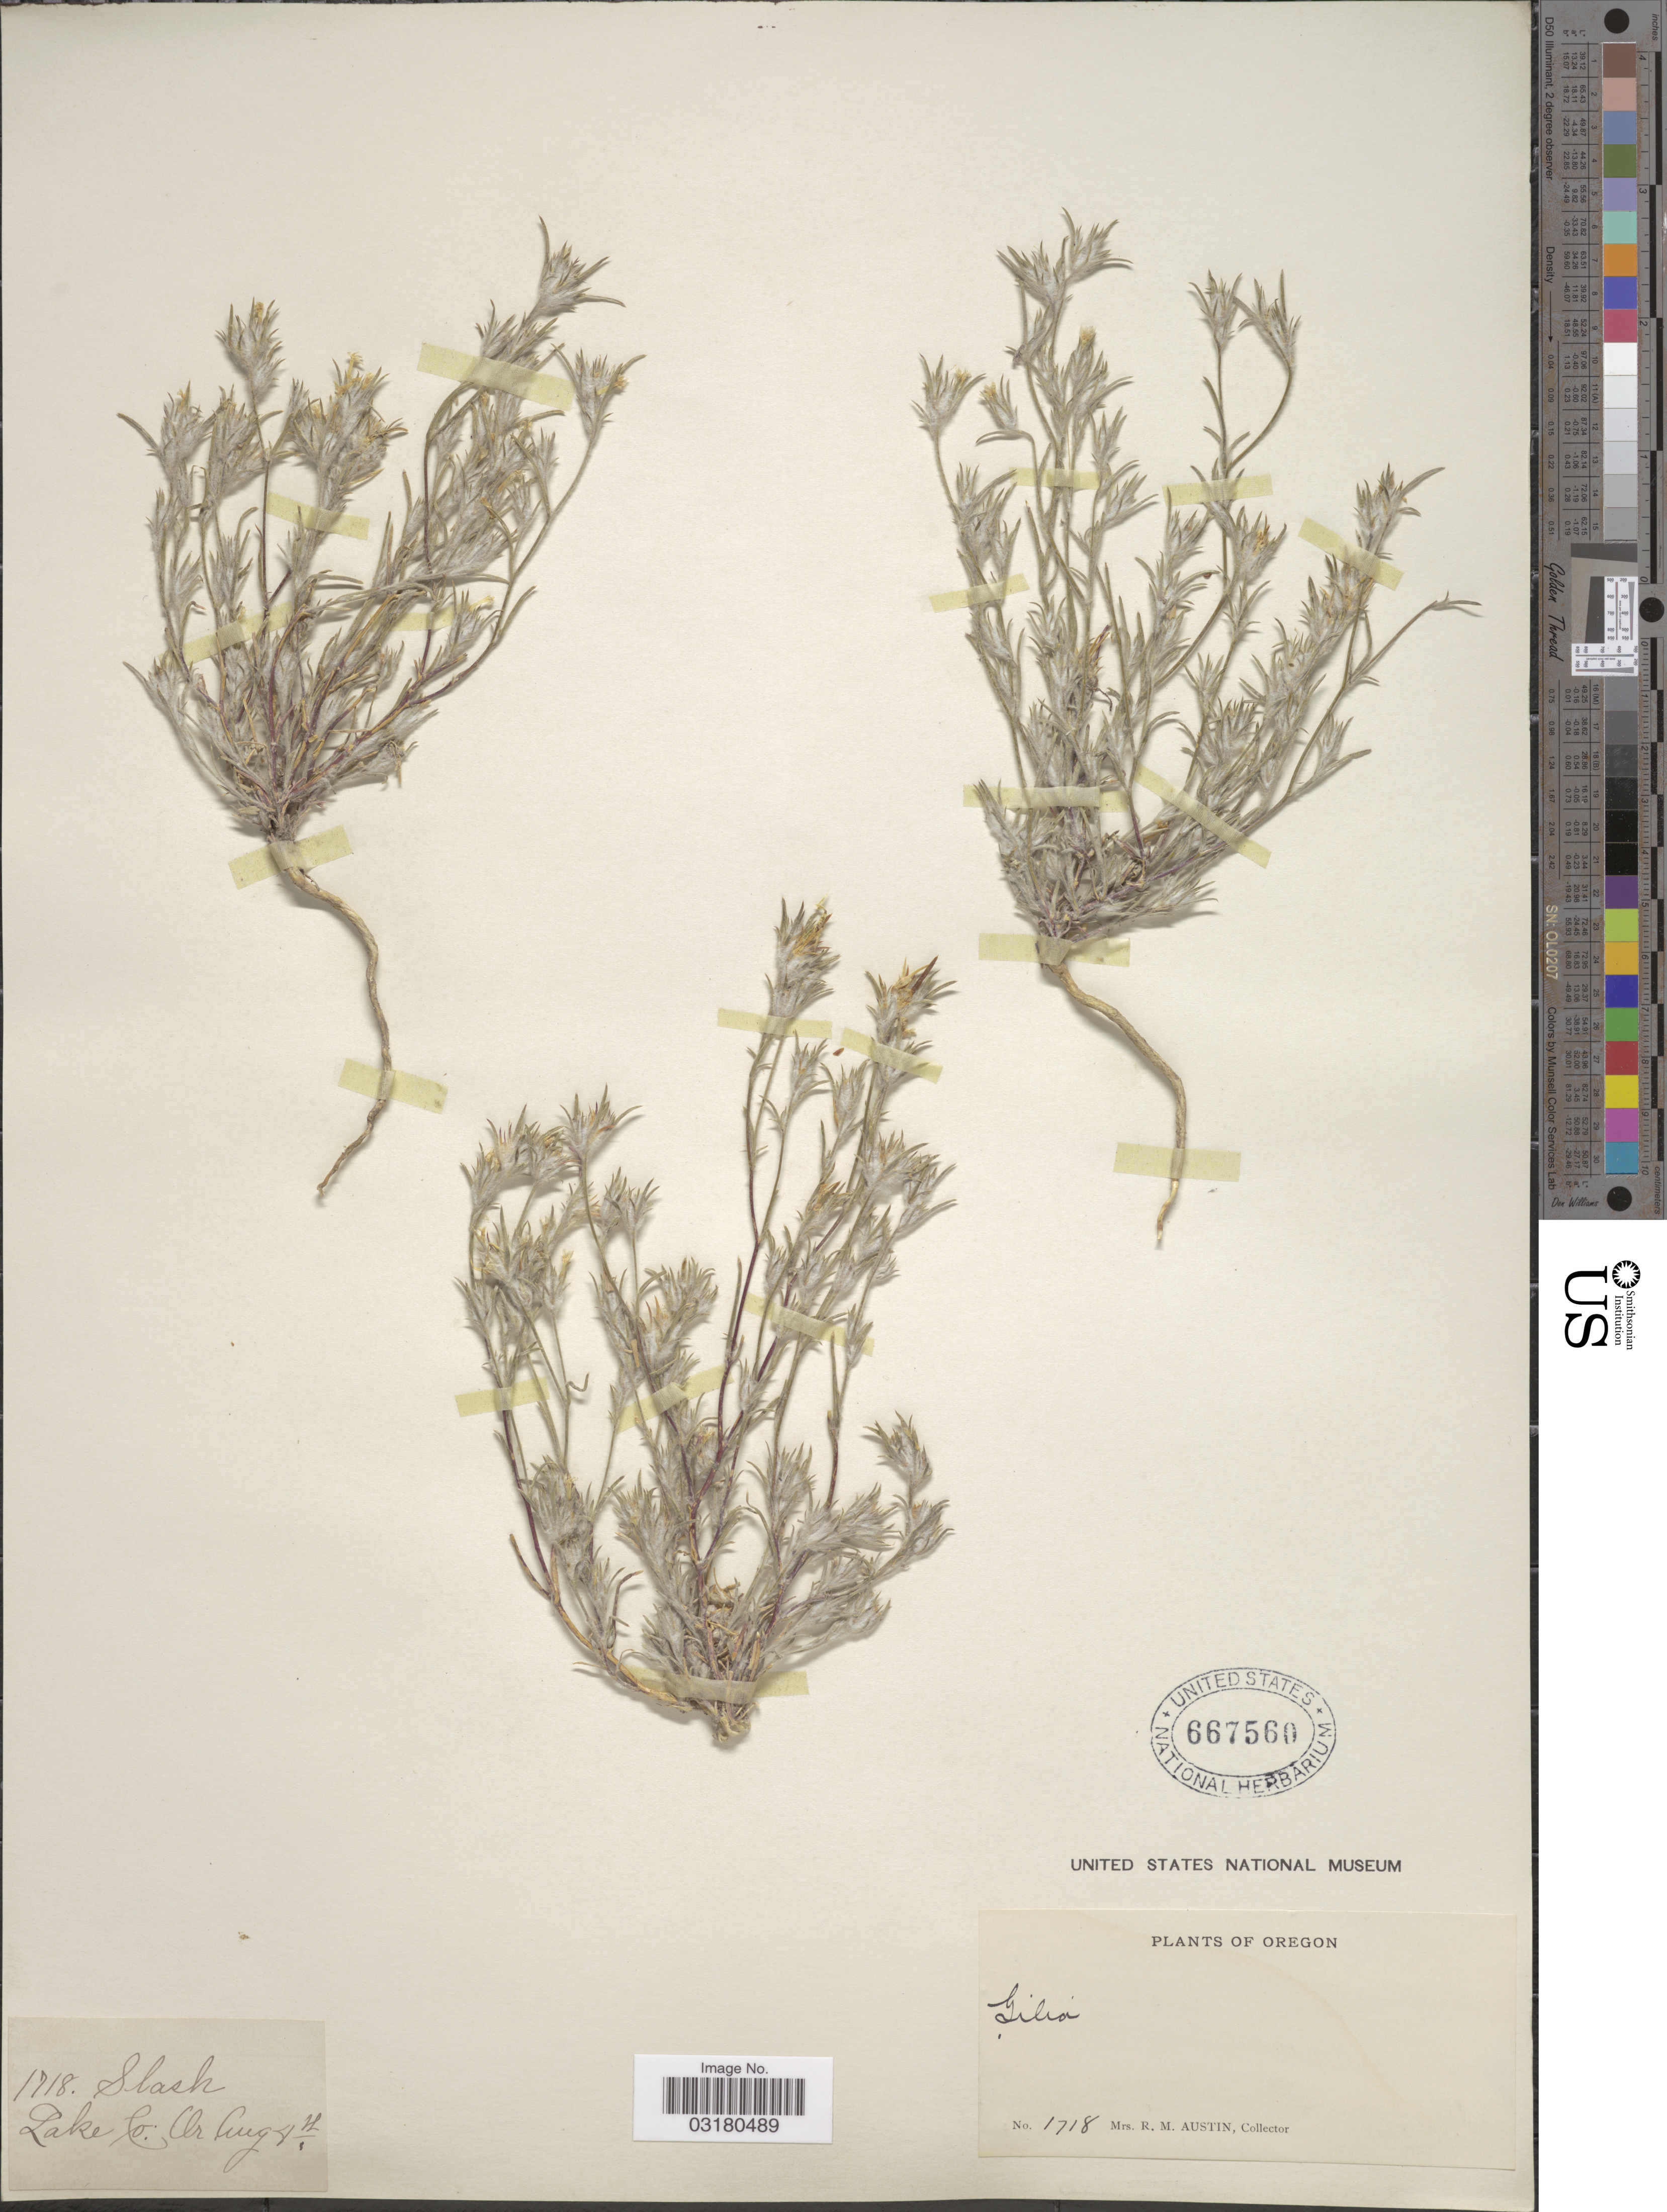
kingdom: Plantae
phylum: Tracheophyta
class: Magnoliopsida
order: Ericales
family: Polemoniaceae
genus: Eriastrum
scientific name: Eriastrum wilcoxii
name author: (A. Nelson) H. Mason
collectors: R. Austin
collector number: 1718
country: United States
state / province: Oregon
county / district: Lake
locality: Lake Co.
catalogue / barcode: US 667560